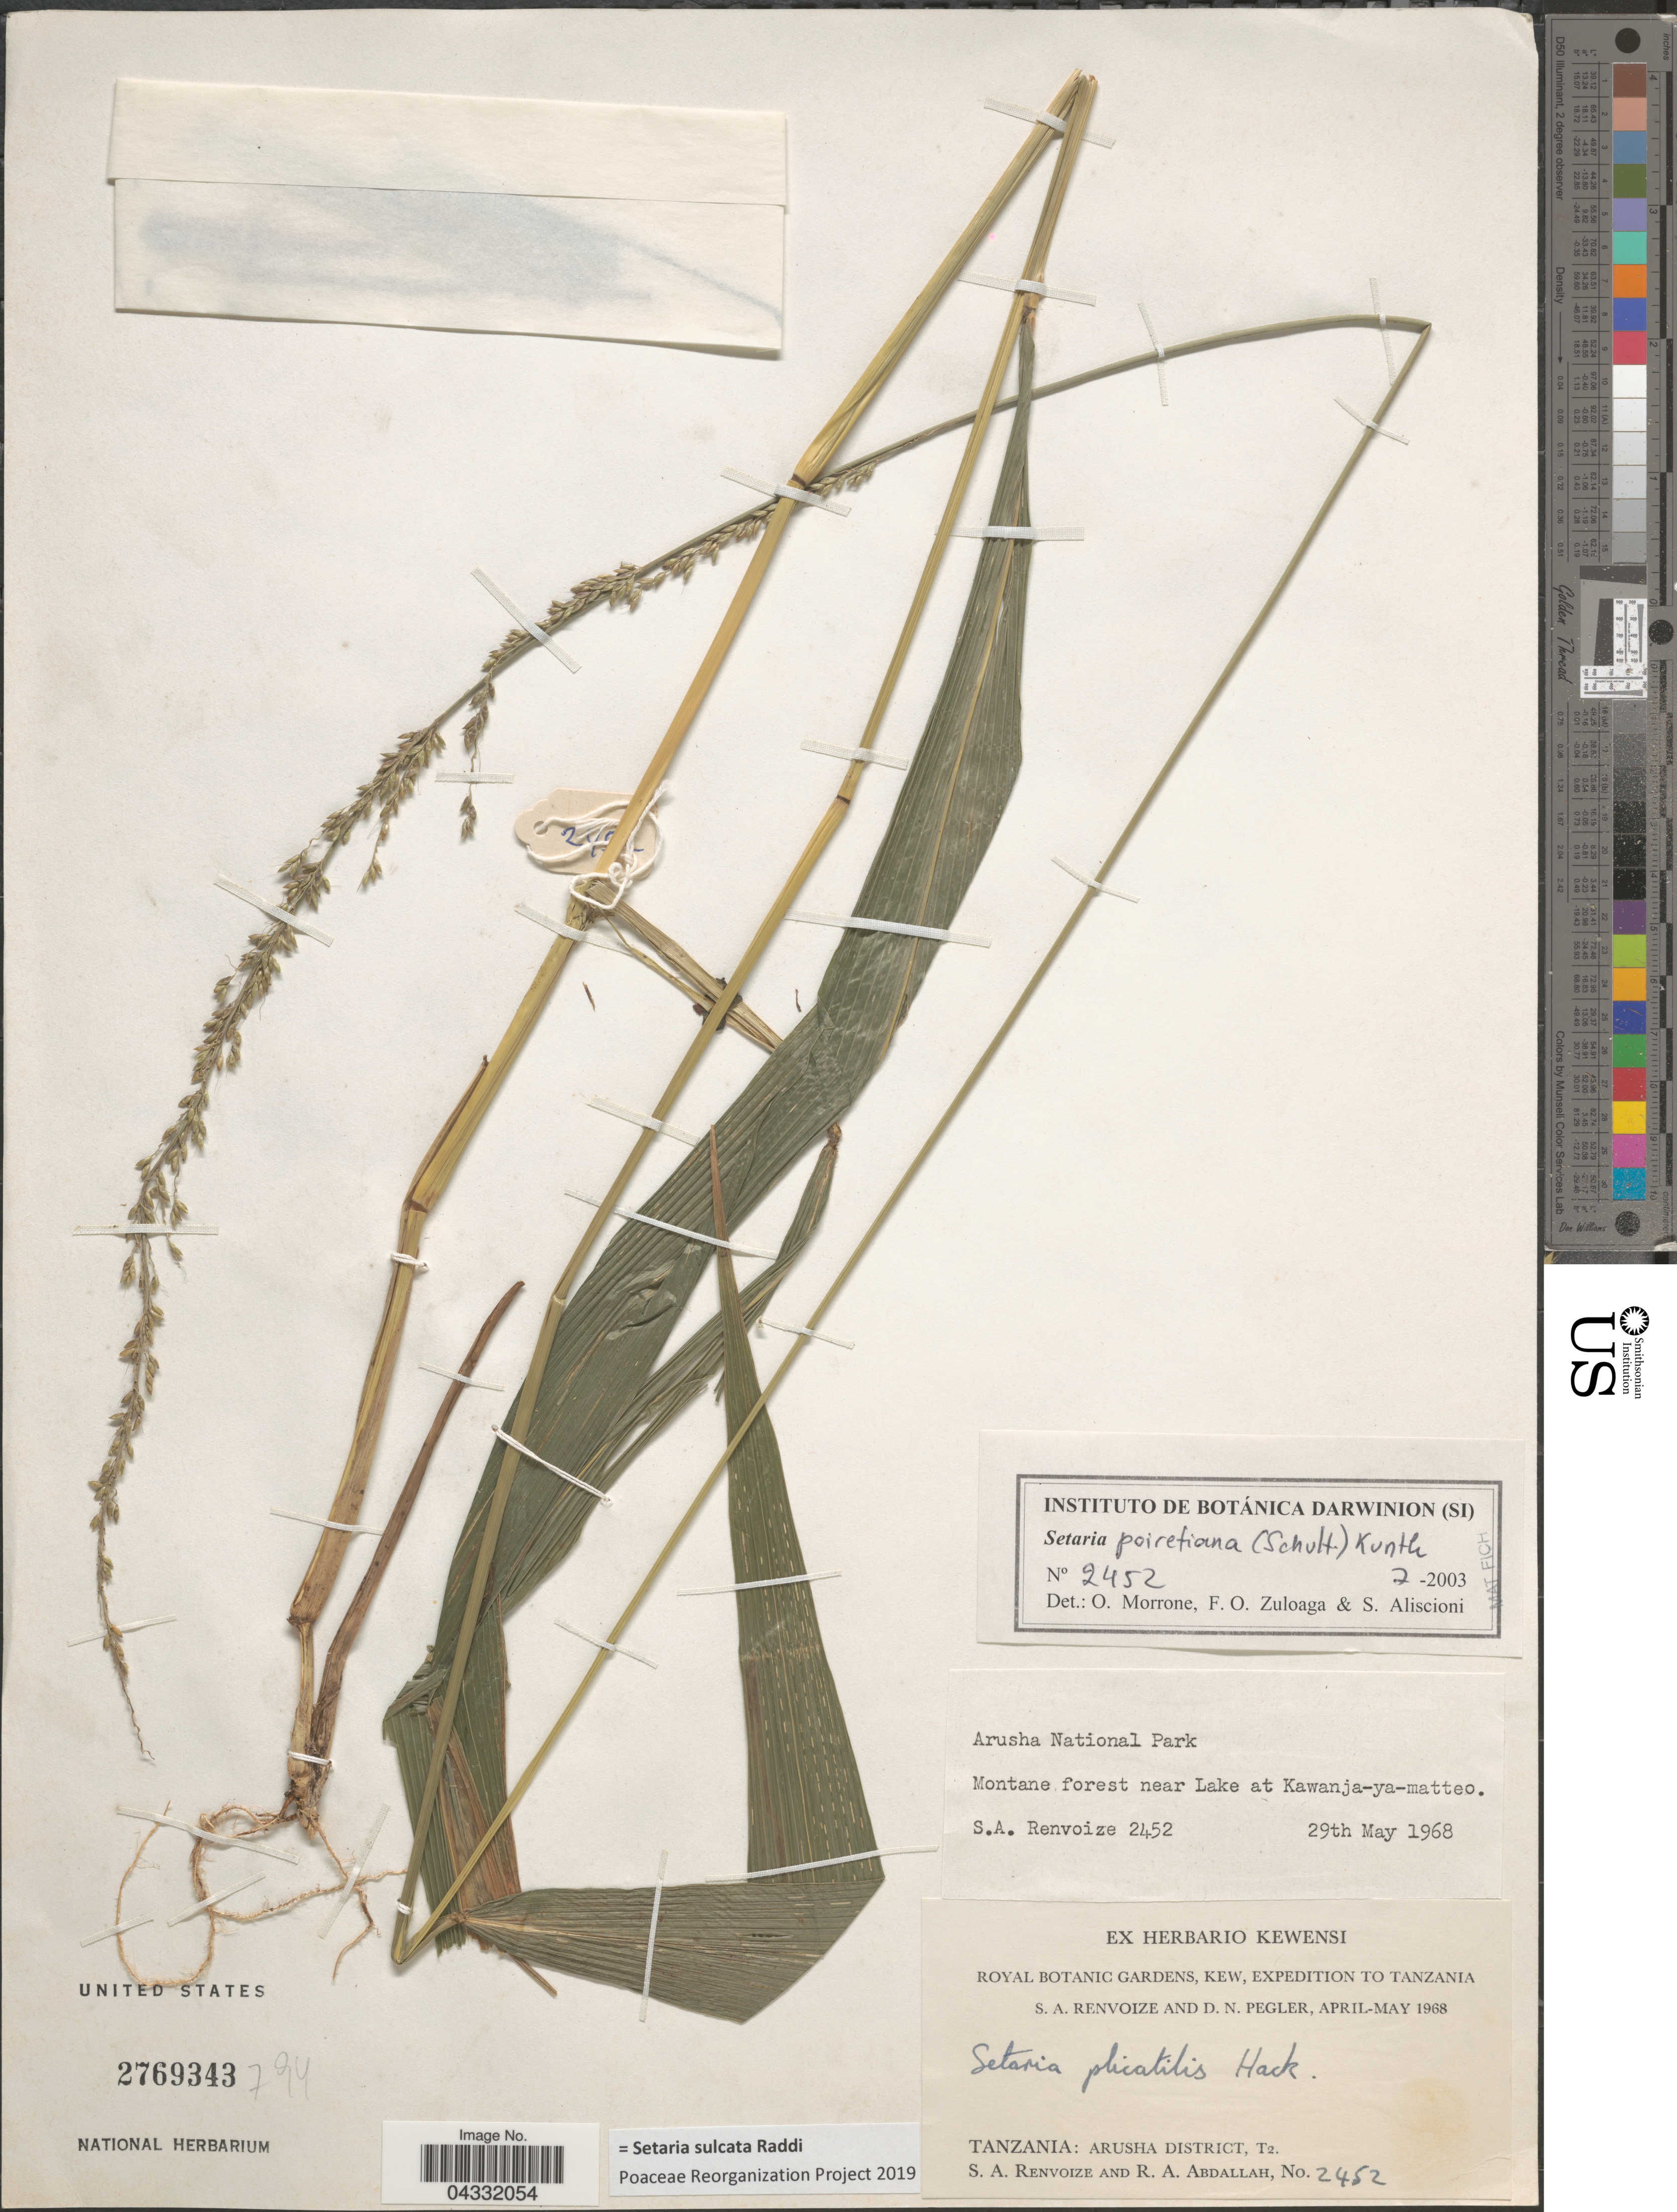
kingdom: Plantae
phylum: Tracheophyta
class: Liliopsida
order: Poales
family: Poaceae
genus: Setaria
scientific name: Setaria sulcata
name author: Raddi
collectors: S. A. Renvoize & R. Abdallah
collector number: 2452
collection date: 1968-05-29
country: Tanzania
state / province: Arusha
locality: Arusha National Park. Montane forest near Lake at Kawanja-ya-matteo. Royal Botanic Gardens, Kew, Expedition to Tanzania. Arusha District, T2.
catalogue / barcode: US 2769343